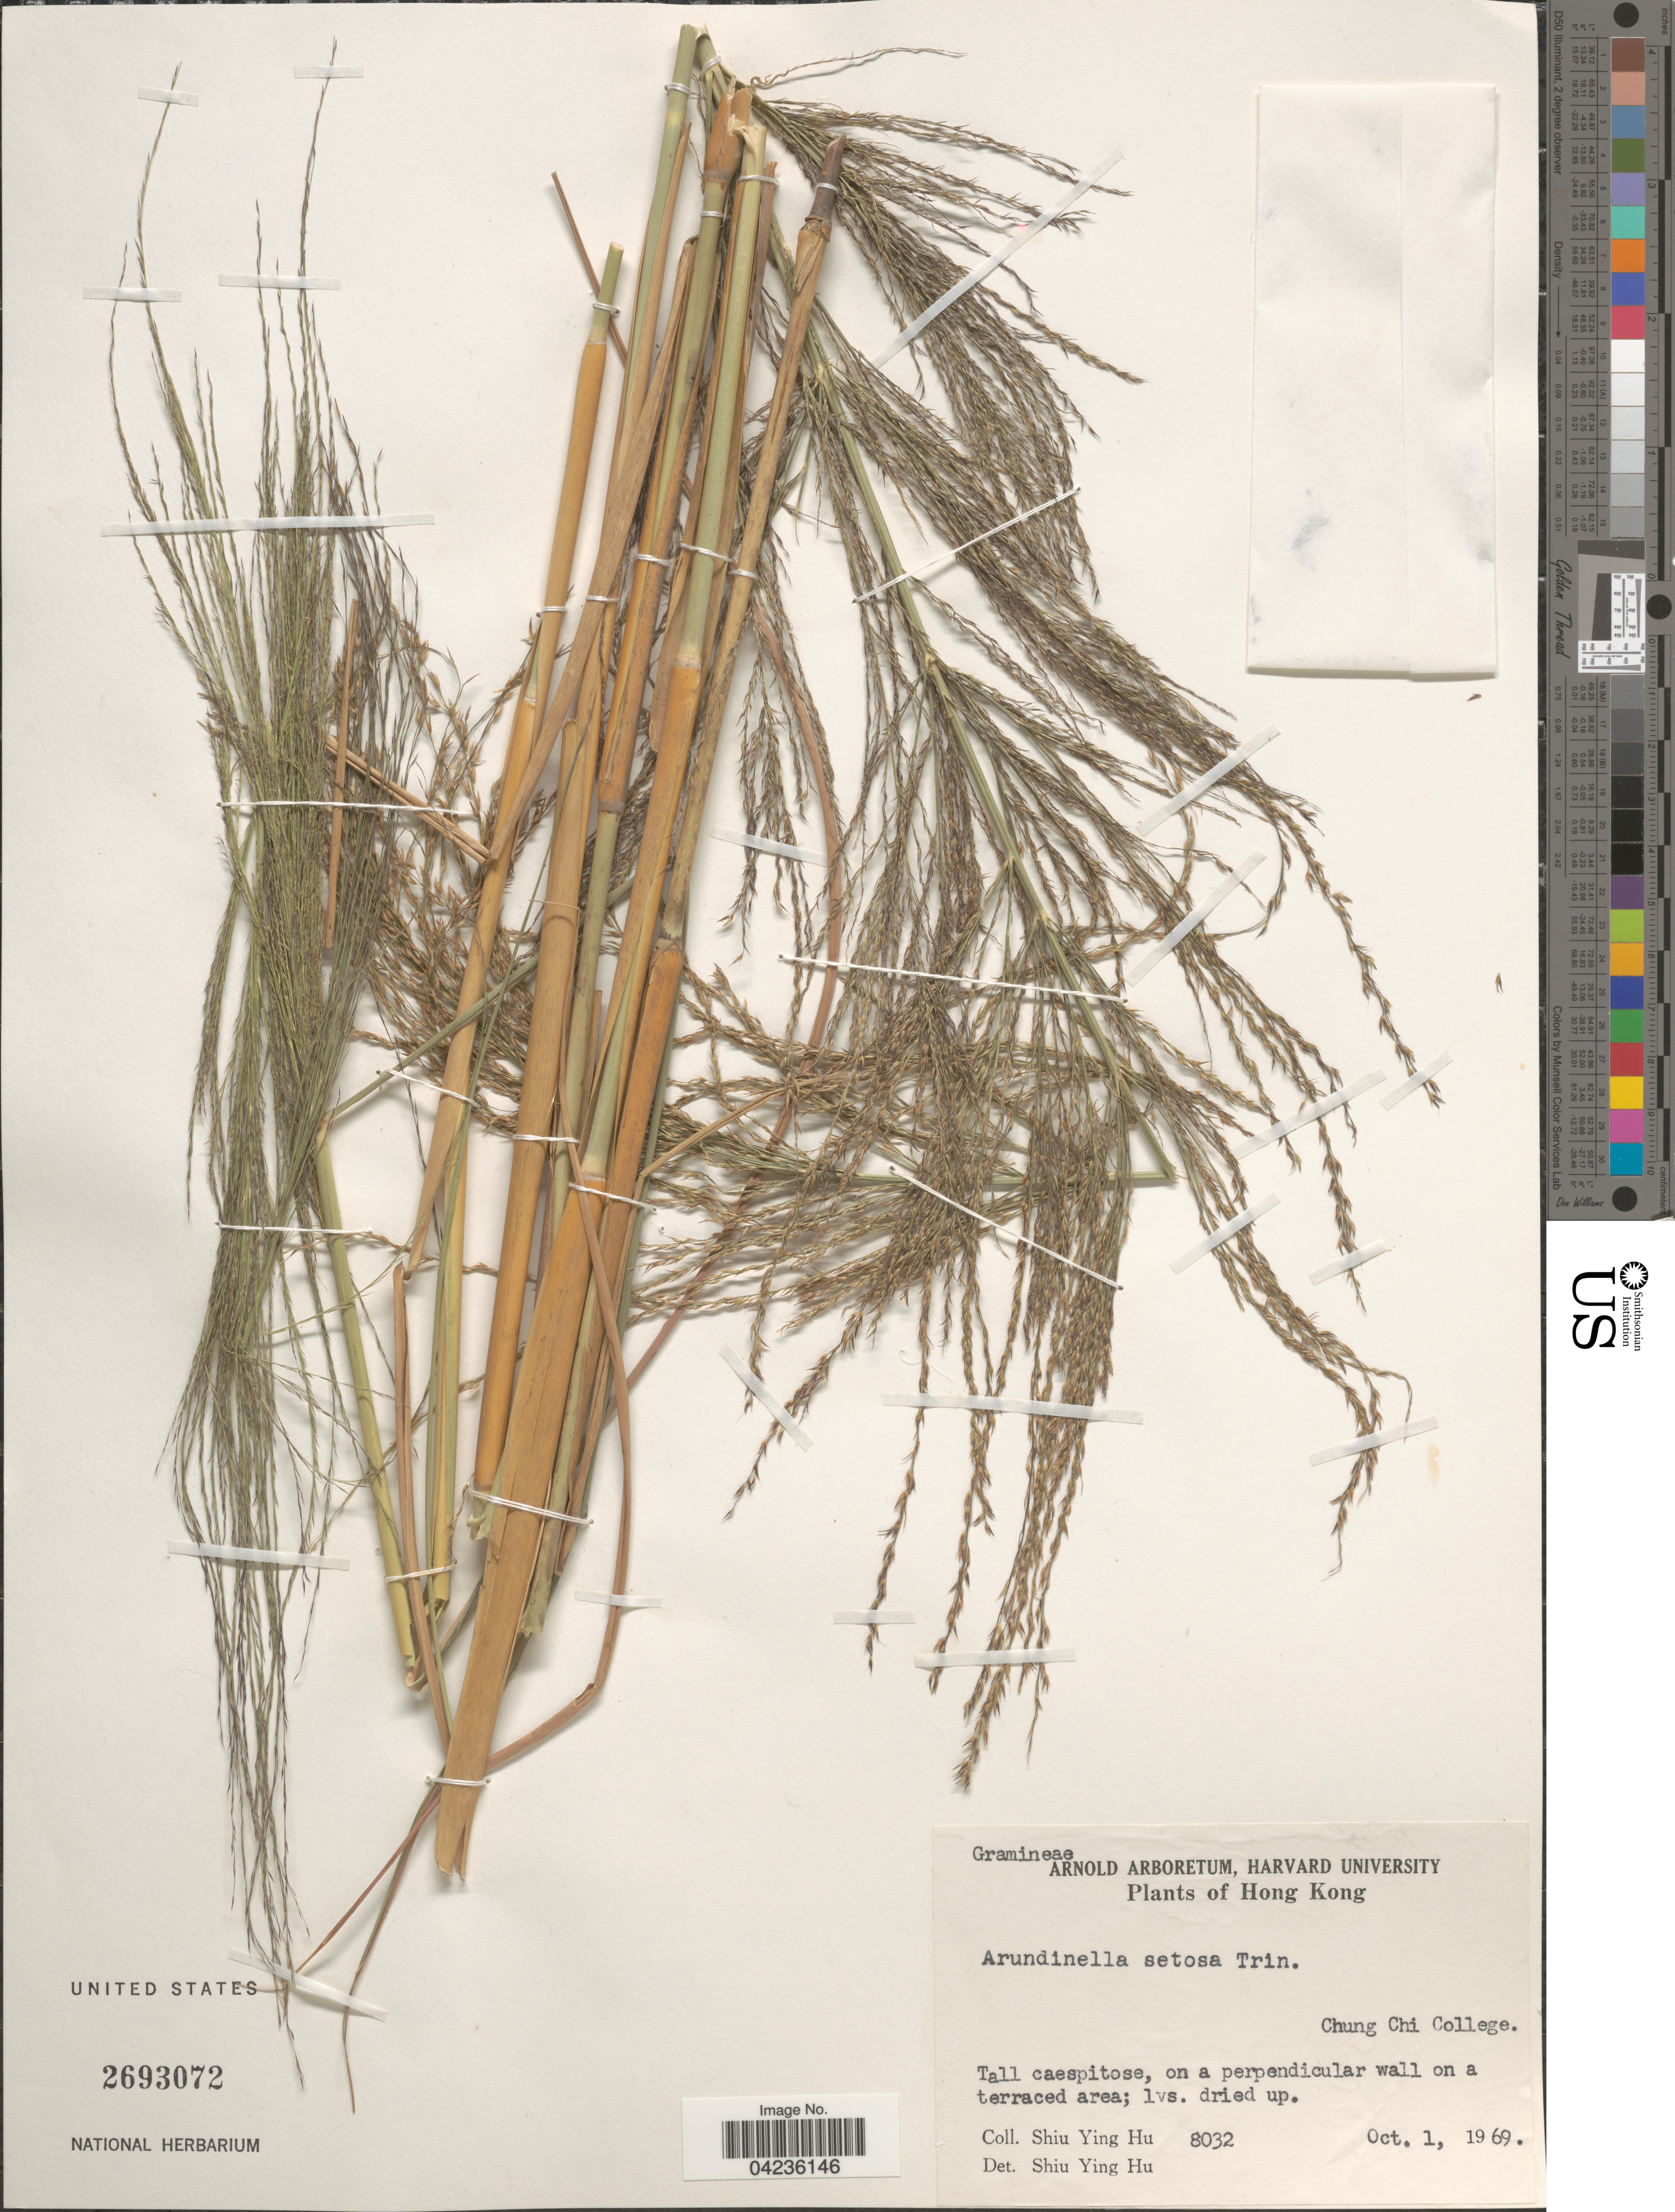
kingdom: Plantae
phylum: Tracheophyta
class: Liliopsida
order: Poales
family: Poaceae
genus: Arundinella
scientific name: Arundinella setosa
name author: Trin.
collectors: S. Y. Hu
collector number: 8032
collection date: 1969-10-01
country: China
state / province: Hong Kong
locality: Chung Chi College.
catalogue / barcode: US 2693072